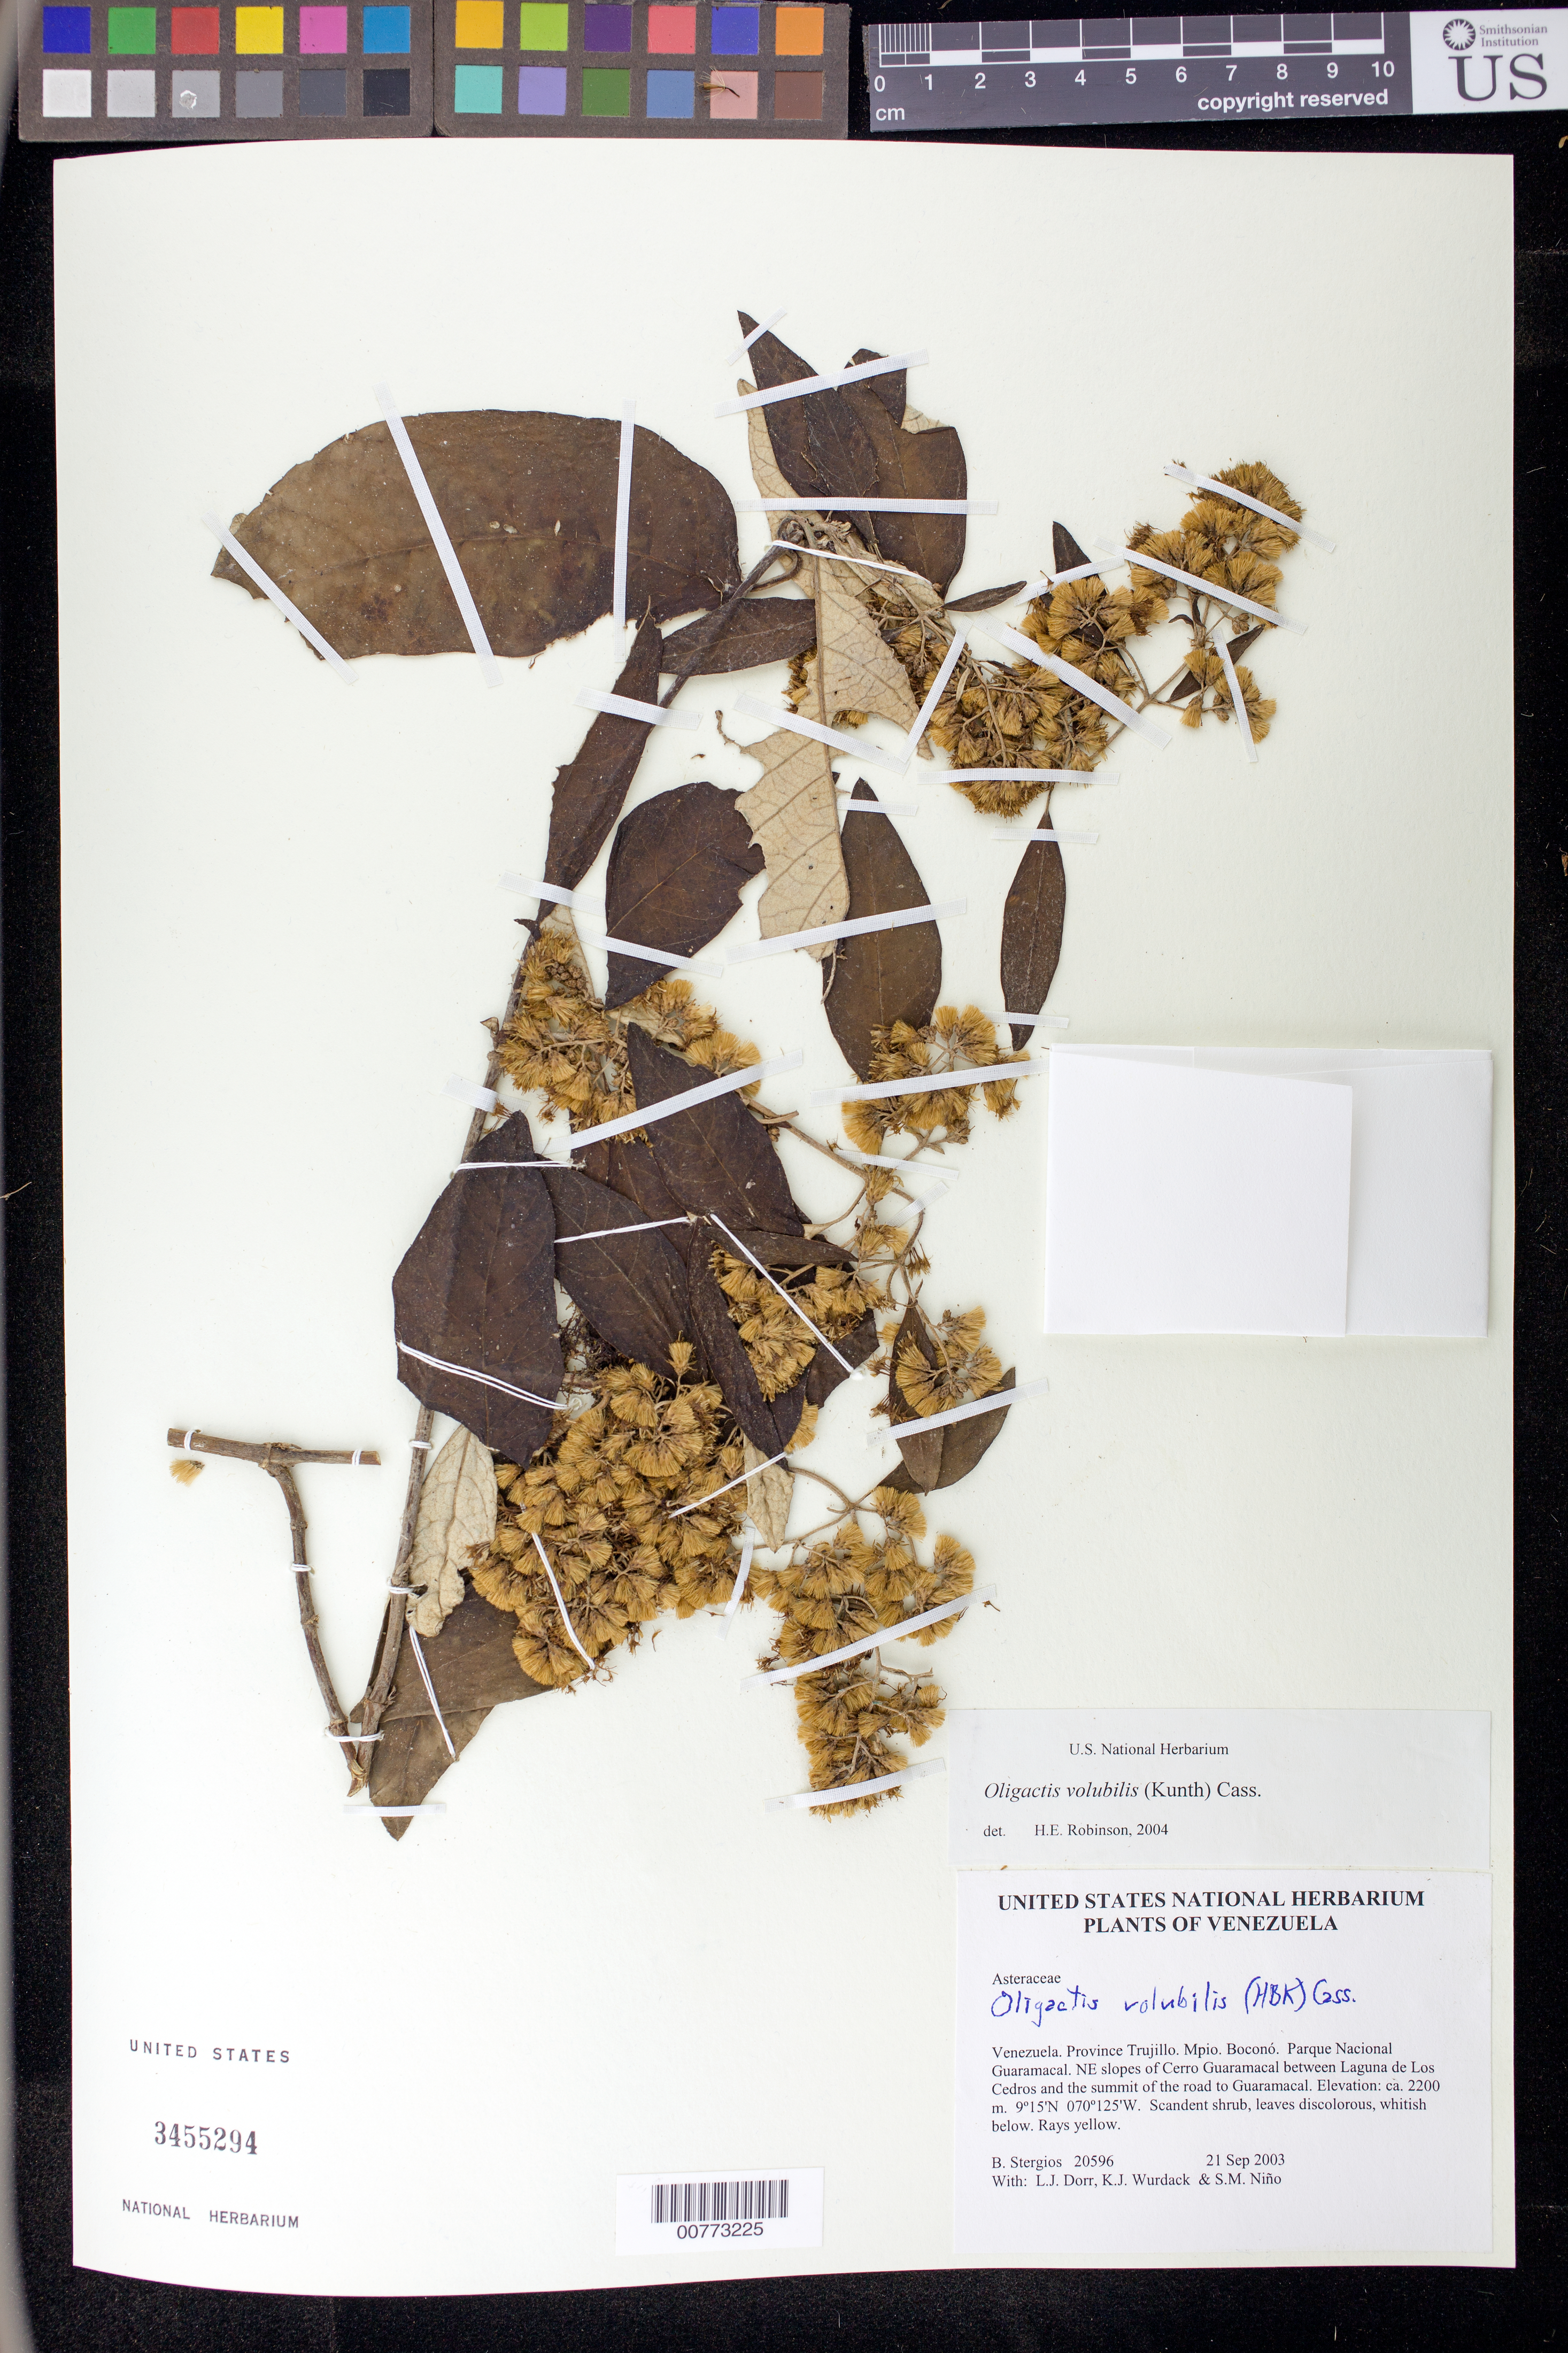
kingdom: Plantae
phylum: Tracheophyta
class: Magnoliopsida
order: Asterales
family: Asteraceae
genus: Oligactis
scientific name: Oligactis volubilis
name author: (Kunth) Cass.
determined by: Robinson, Harold E., (US)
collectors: B. G. Stergios, L. J. Dorr, K. Wurdack & S. M. Niño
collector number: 20596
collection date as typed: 21 Sep 2003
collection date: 2003-09-21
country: Venezuela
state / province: Trujillo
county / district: Boconó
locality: Parque Nacional Guaramacal. NE slopes of Cerro Guaramacal between Laguna de Los Cedros and the summit of the road to Guaramacal.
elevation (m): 2200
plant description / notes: NY, PORT, TEX, US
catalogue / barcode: US 3455294